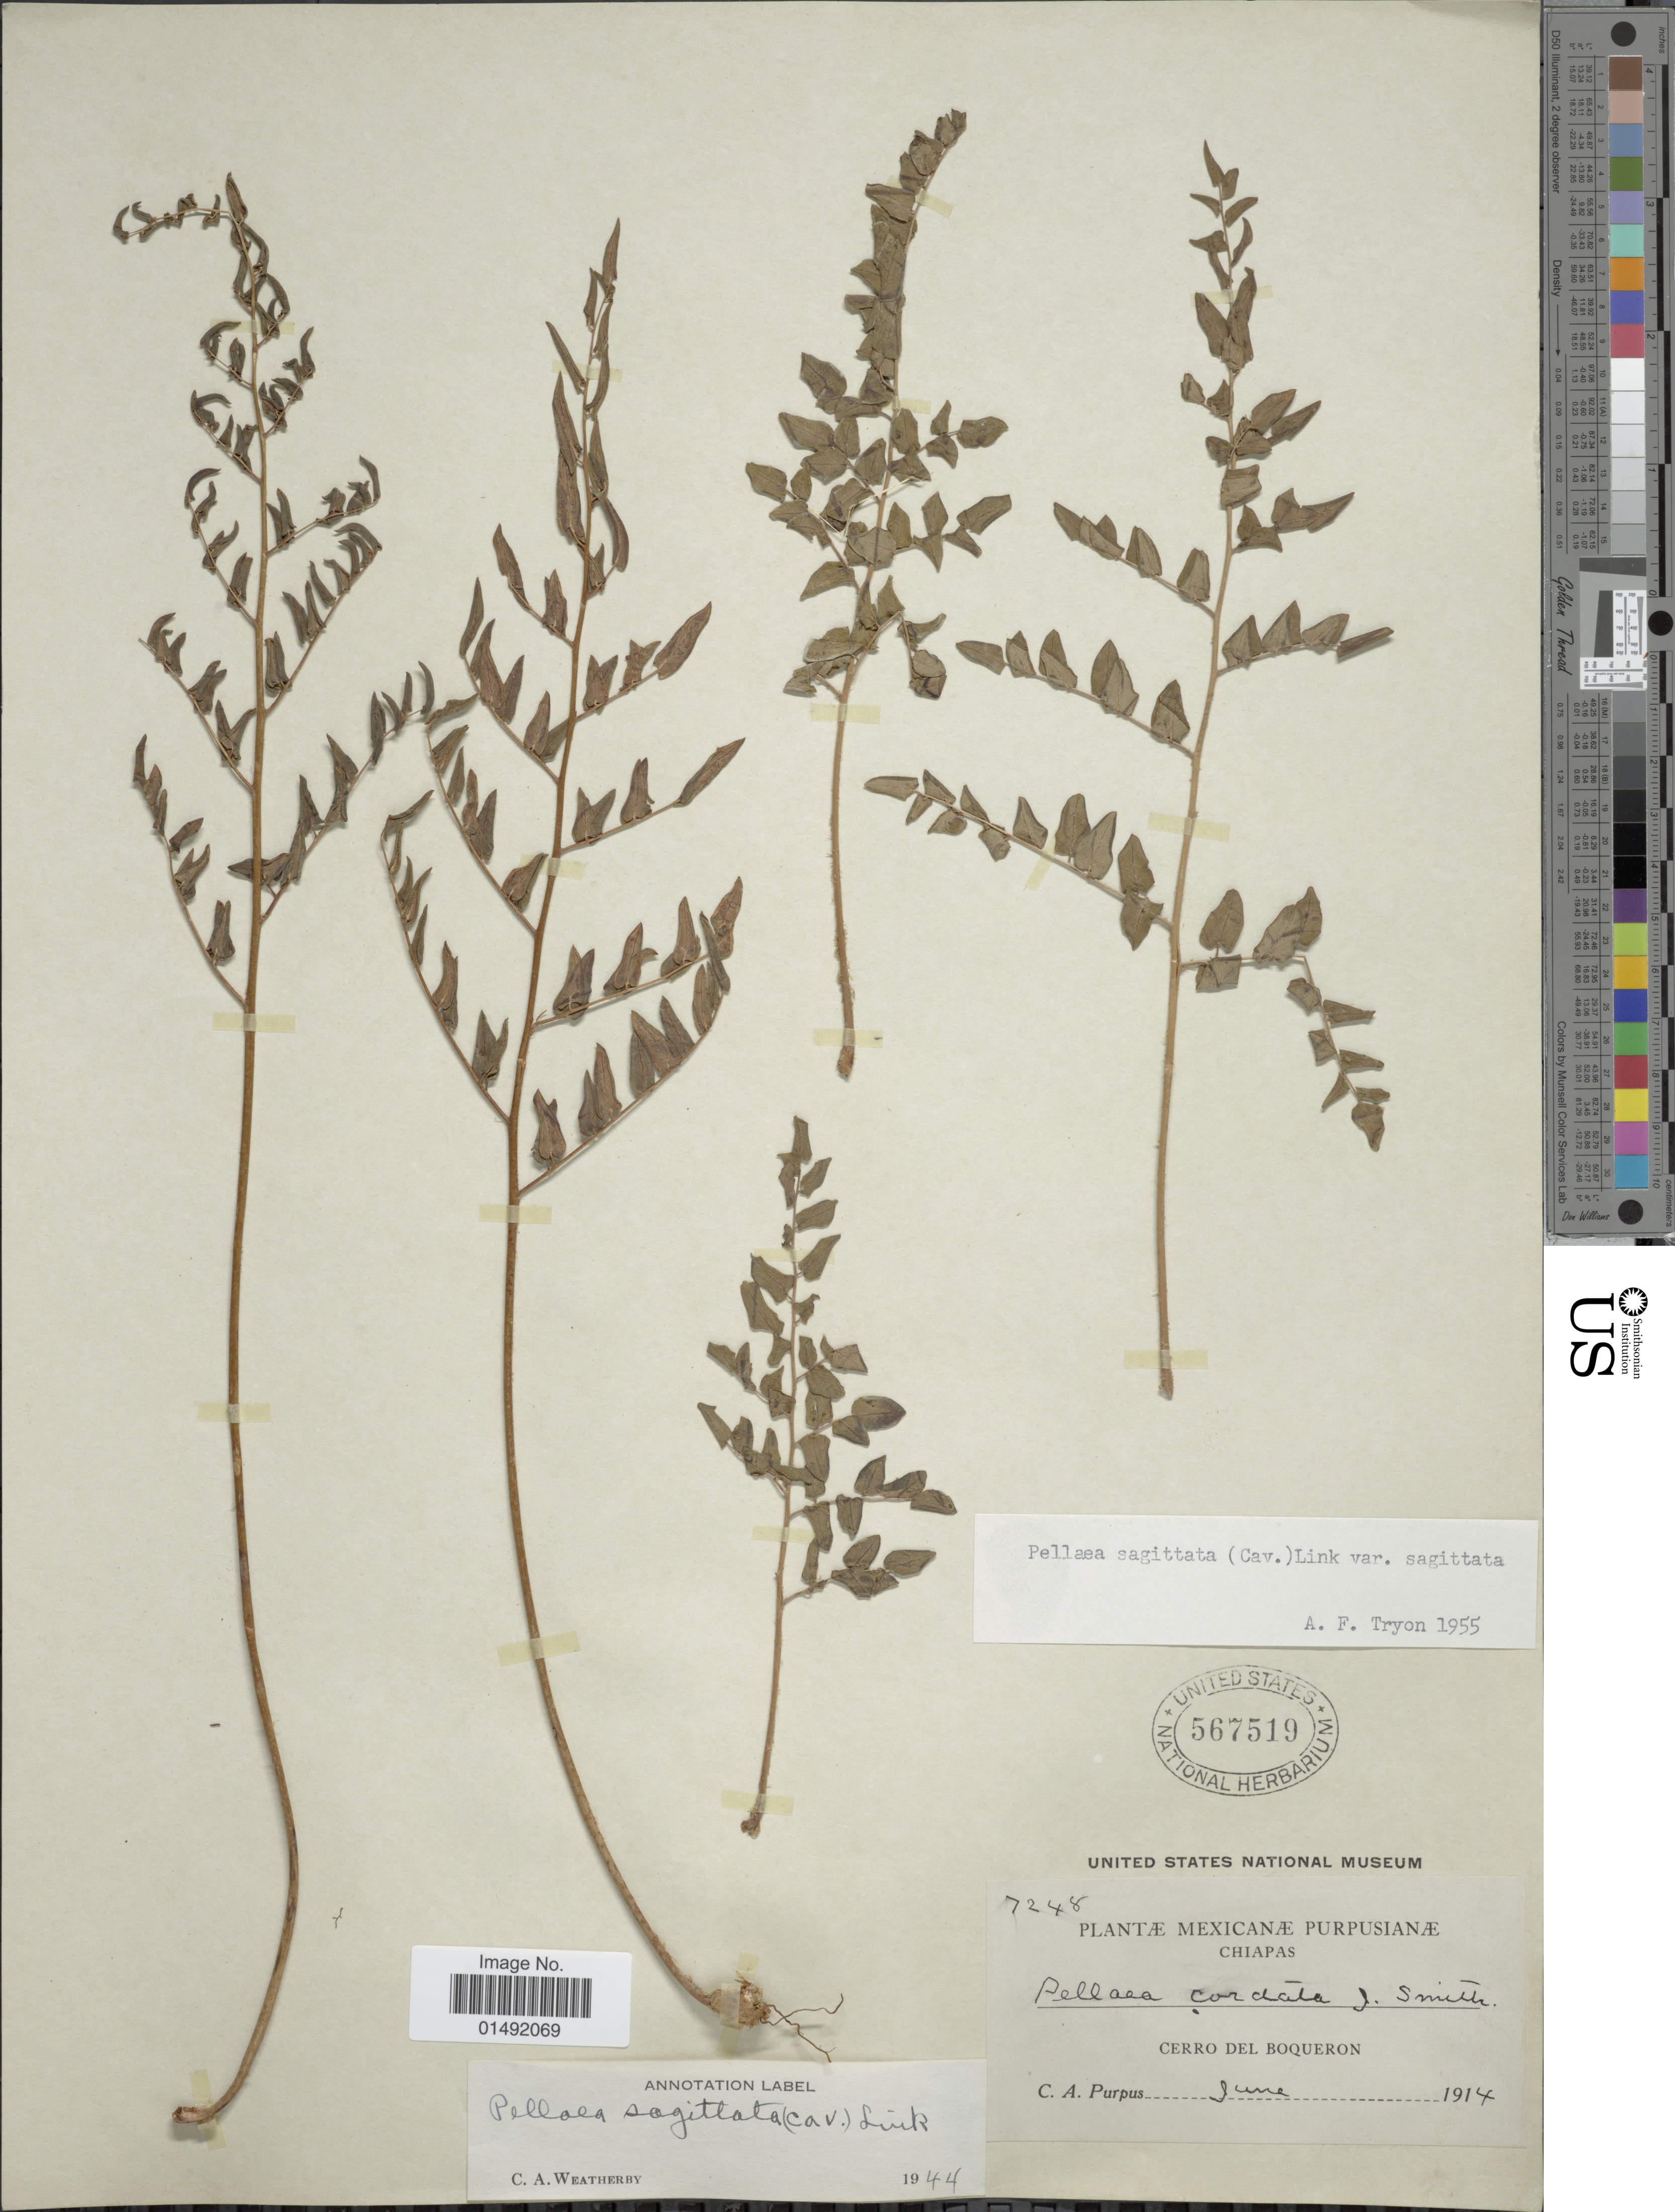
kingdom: Plantae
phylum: Tracheophyta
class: Polypodiopsida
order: Polypodiales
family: Pteridaceae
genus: Pellaea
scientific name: Pellaea sagittata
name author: (Cav.) Link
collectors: C. A. Purpus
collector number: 7248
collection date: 1914-06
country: Mexico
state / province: Chiapas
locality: Cerro del Boqueron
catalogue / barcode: US 567519